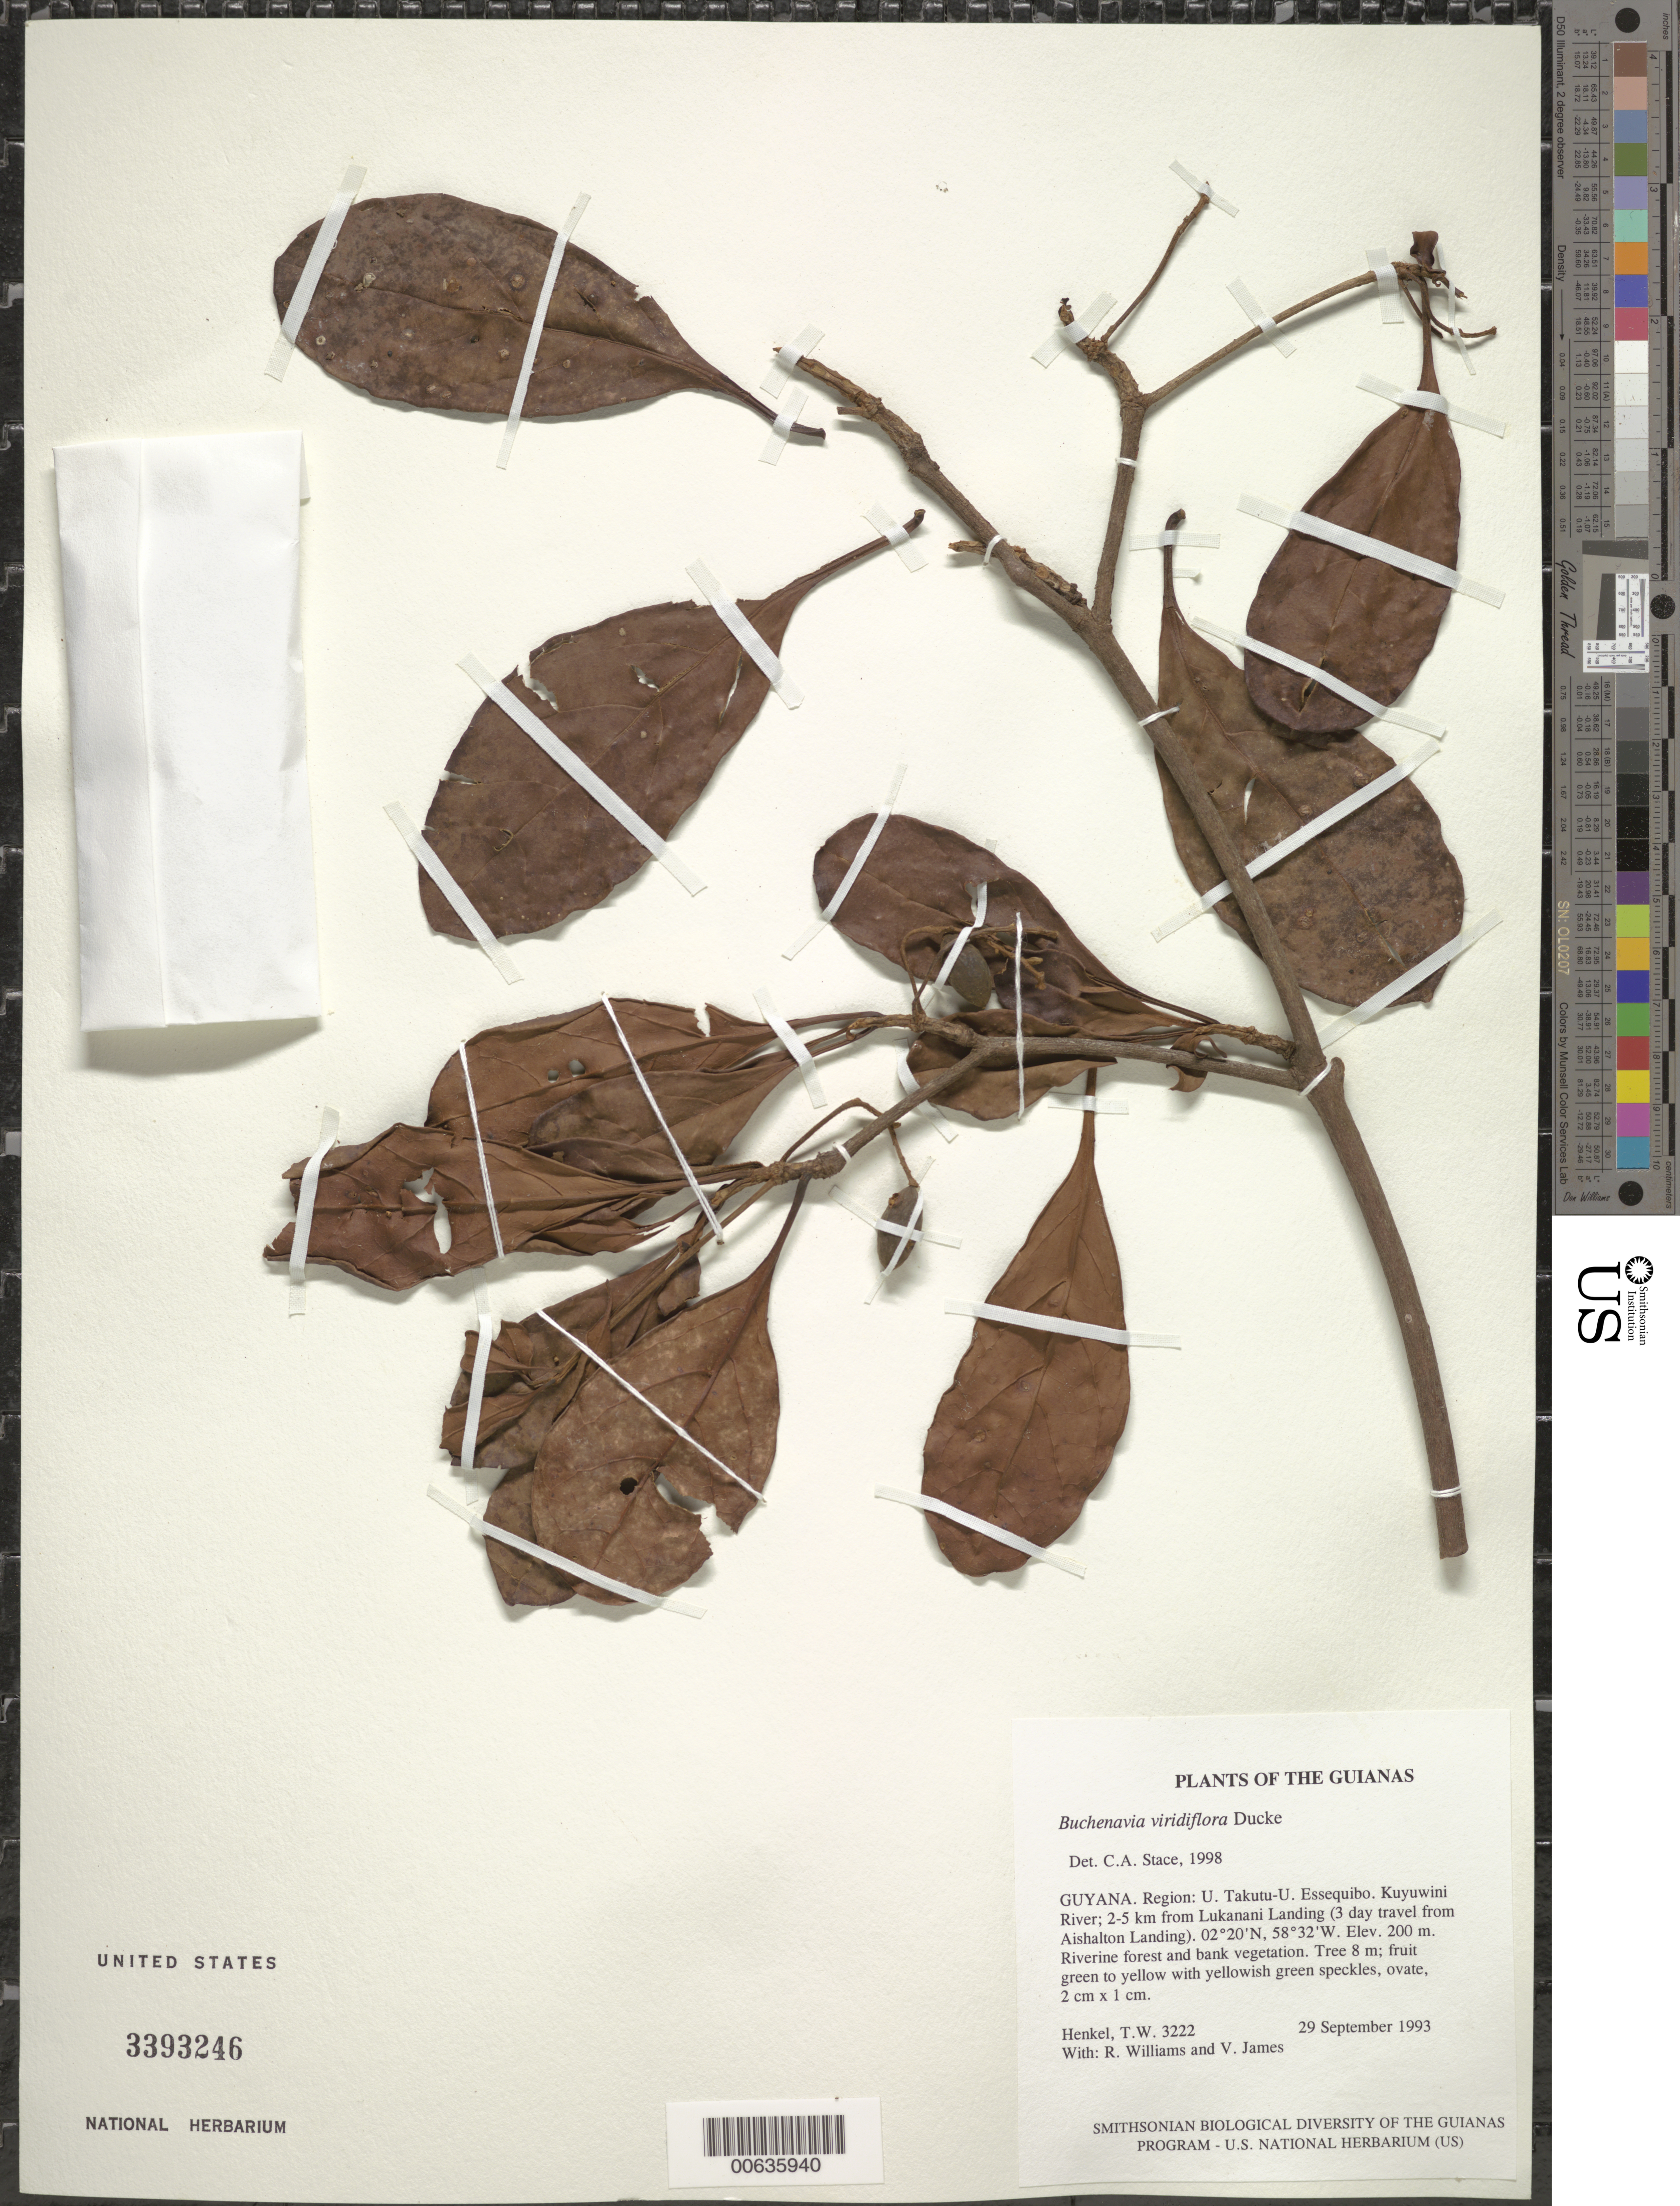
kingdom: Plantae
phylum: Tracheophyta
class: Magnoliopsida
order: Myrtales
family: Combretaceae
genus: Terminalia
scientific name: Terminalia viridiflora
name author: (Ducke) Gere & Boatwr.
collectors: T. Henkel, R. Williams & V. James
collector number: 3222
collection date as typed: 29 September 1993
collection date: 1993-09-29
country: Guyana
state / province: U. Takutu-U. Essequibo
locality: Kuyuwini River; 2-5 km from Lukanani Landing (3 day travel from Aishalton Landing)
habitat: Riverine forest and bank vegetation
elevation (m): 200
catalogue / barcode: US 3393246